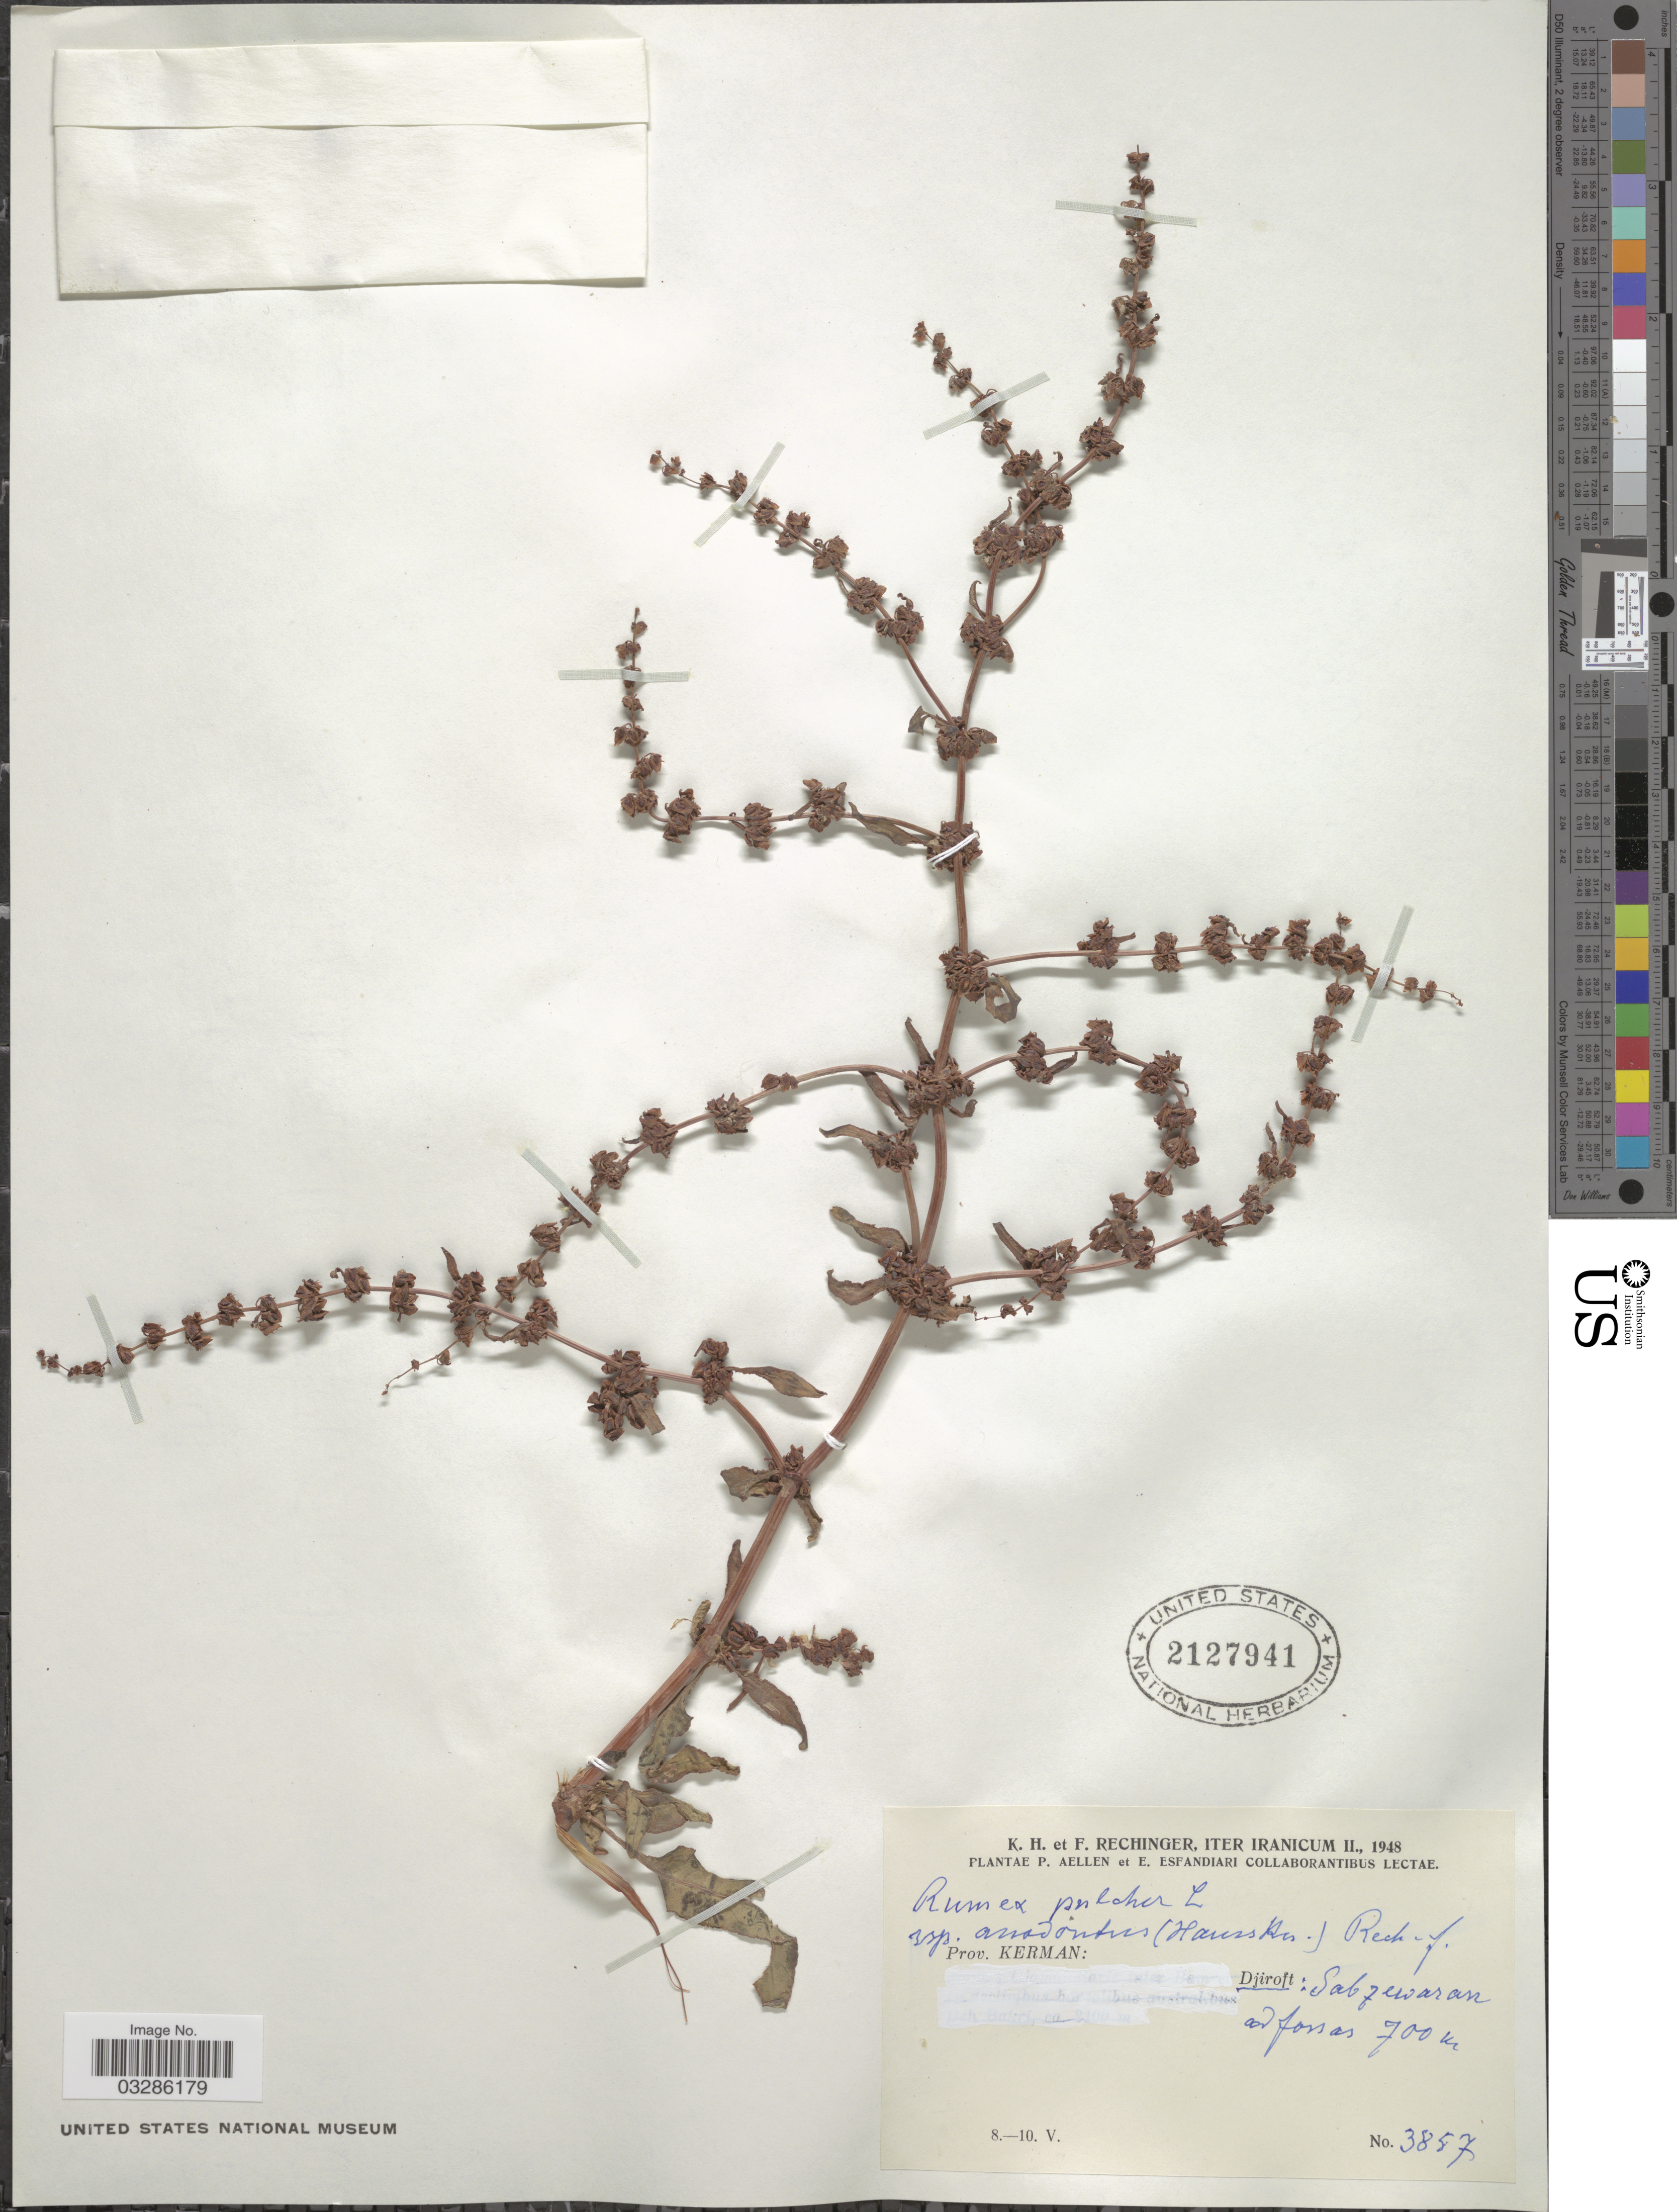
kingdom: Plantae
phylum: Tracheophyta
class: Magnoliopsida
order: Caryophyllales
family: Polygonaceae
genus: Rumex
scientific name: Rumex pulcher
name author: L.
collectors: K. H. Rechinger & F. Rechinger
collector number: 3857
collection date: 1948-05-08/1948-05-10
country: Iran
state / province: Kerman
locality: Prov. Kerman: Djiroft: Sabzewaran ad forsas.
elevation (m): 700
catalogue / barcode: US 2127941